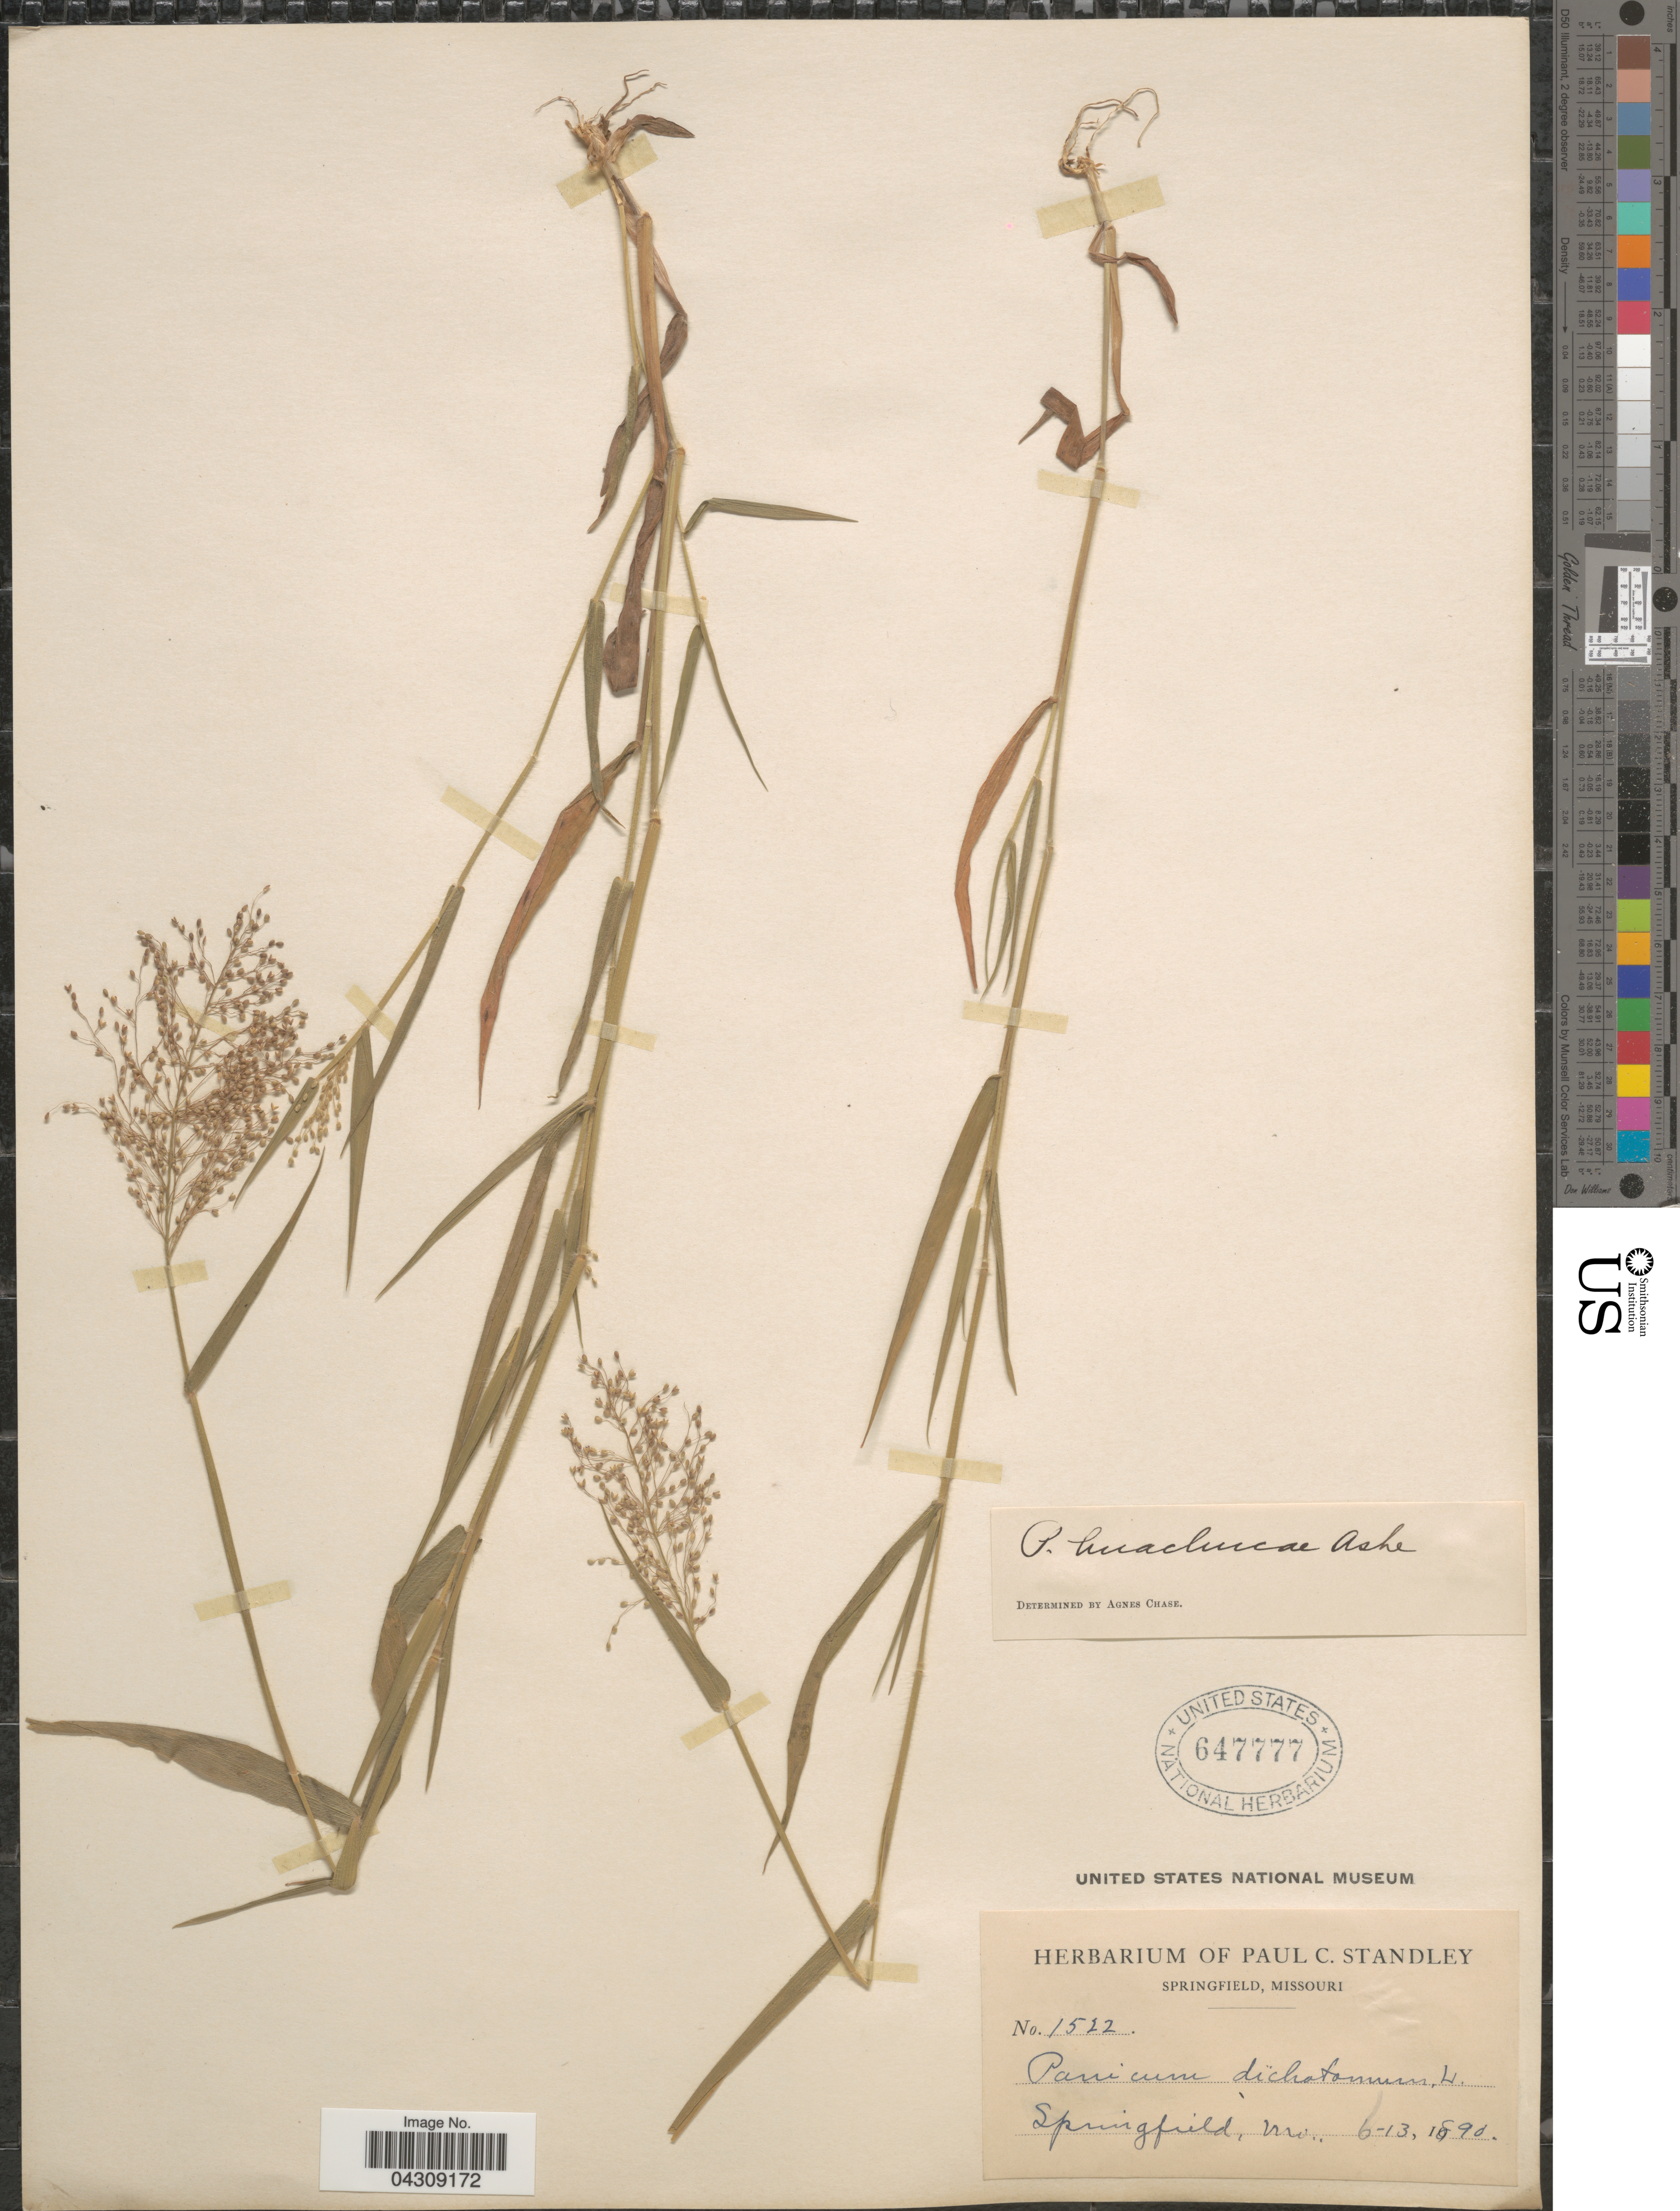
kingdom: Plantae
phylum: Tracheophyta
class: Liliopsida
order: Poales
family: Poaceae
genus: Dichanthelium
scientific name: Dichanthelium acuminatum var. acuminatum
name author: (Sw.) Gould & C.A. Clark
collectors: ex herb. Paul C. Standley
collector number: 1522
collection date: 1890-06-13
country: United States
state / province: Missouri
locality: Springfield.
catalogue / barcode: US 647777